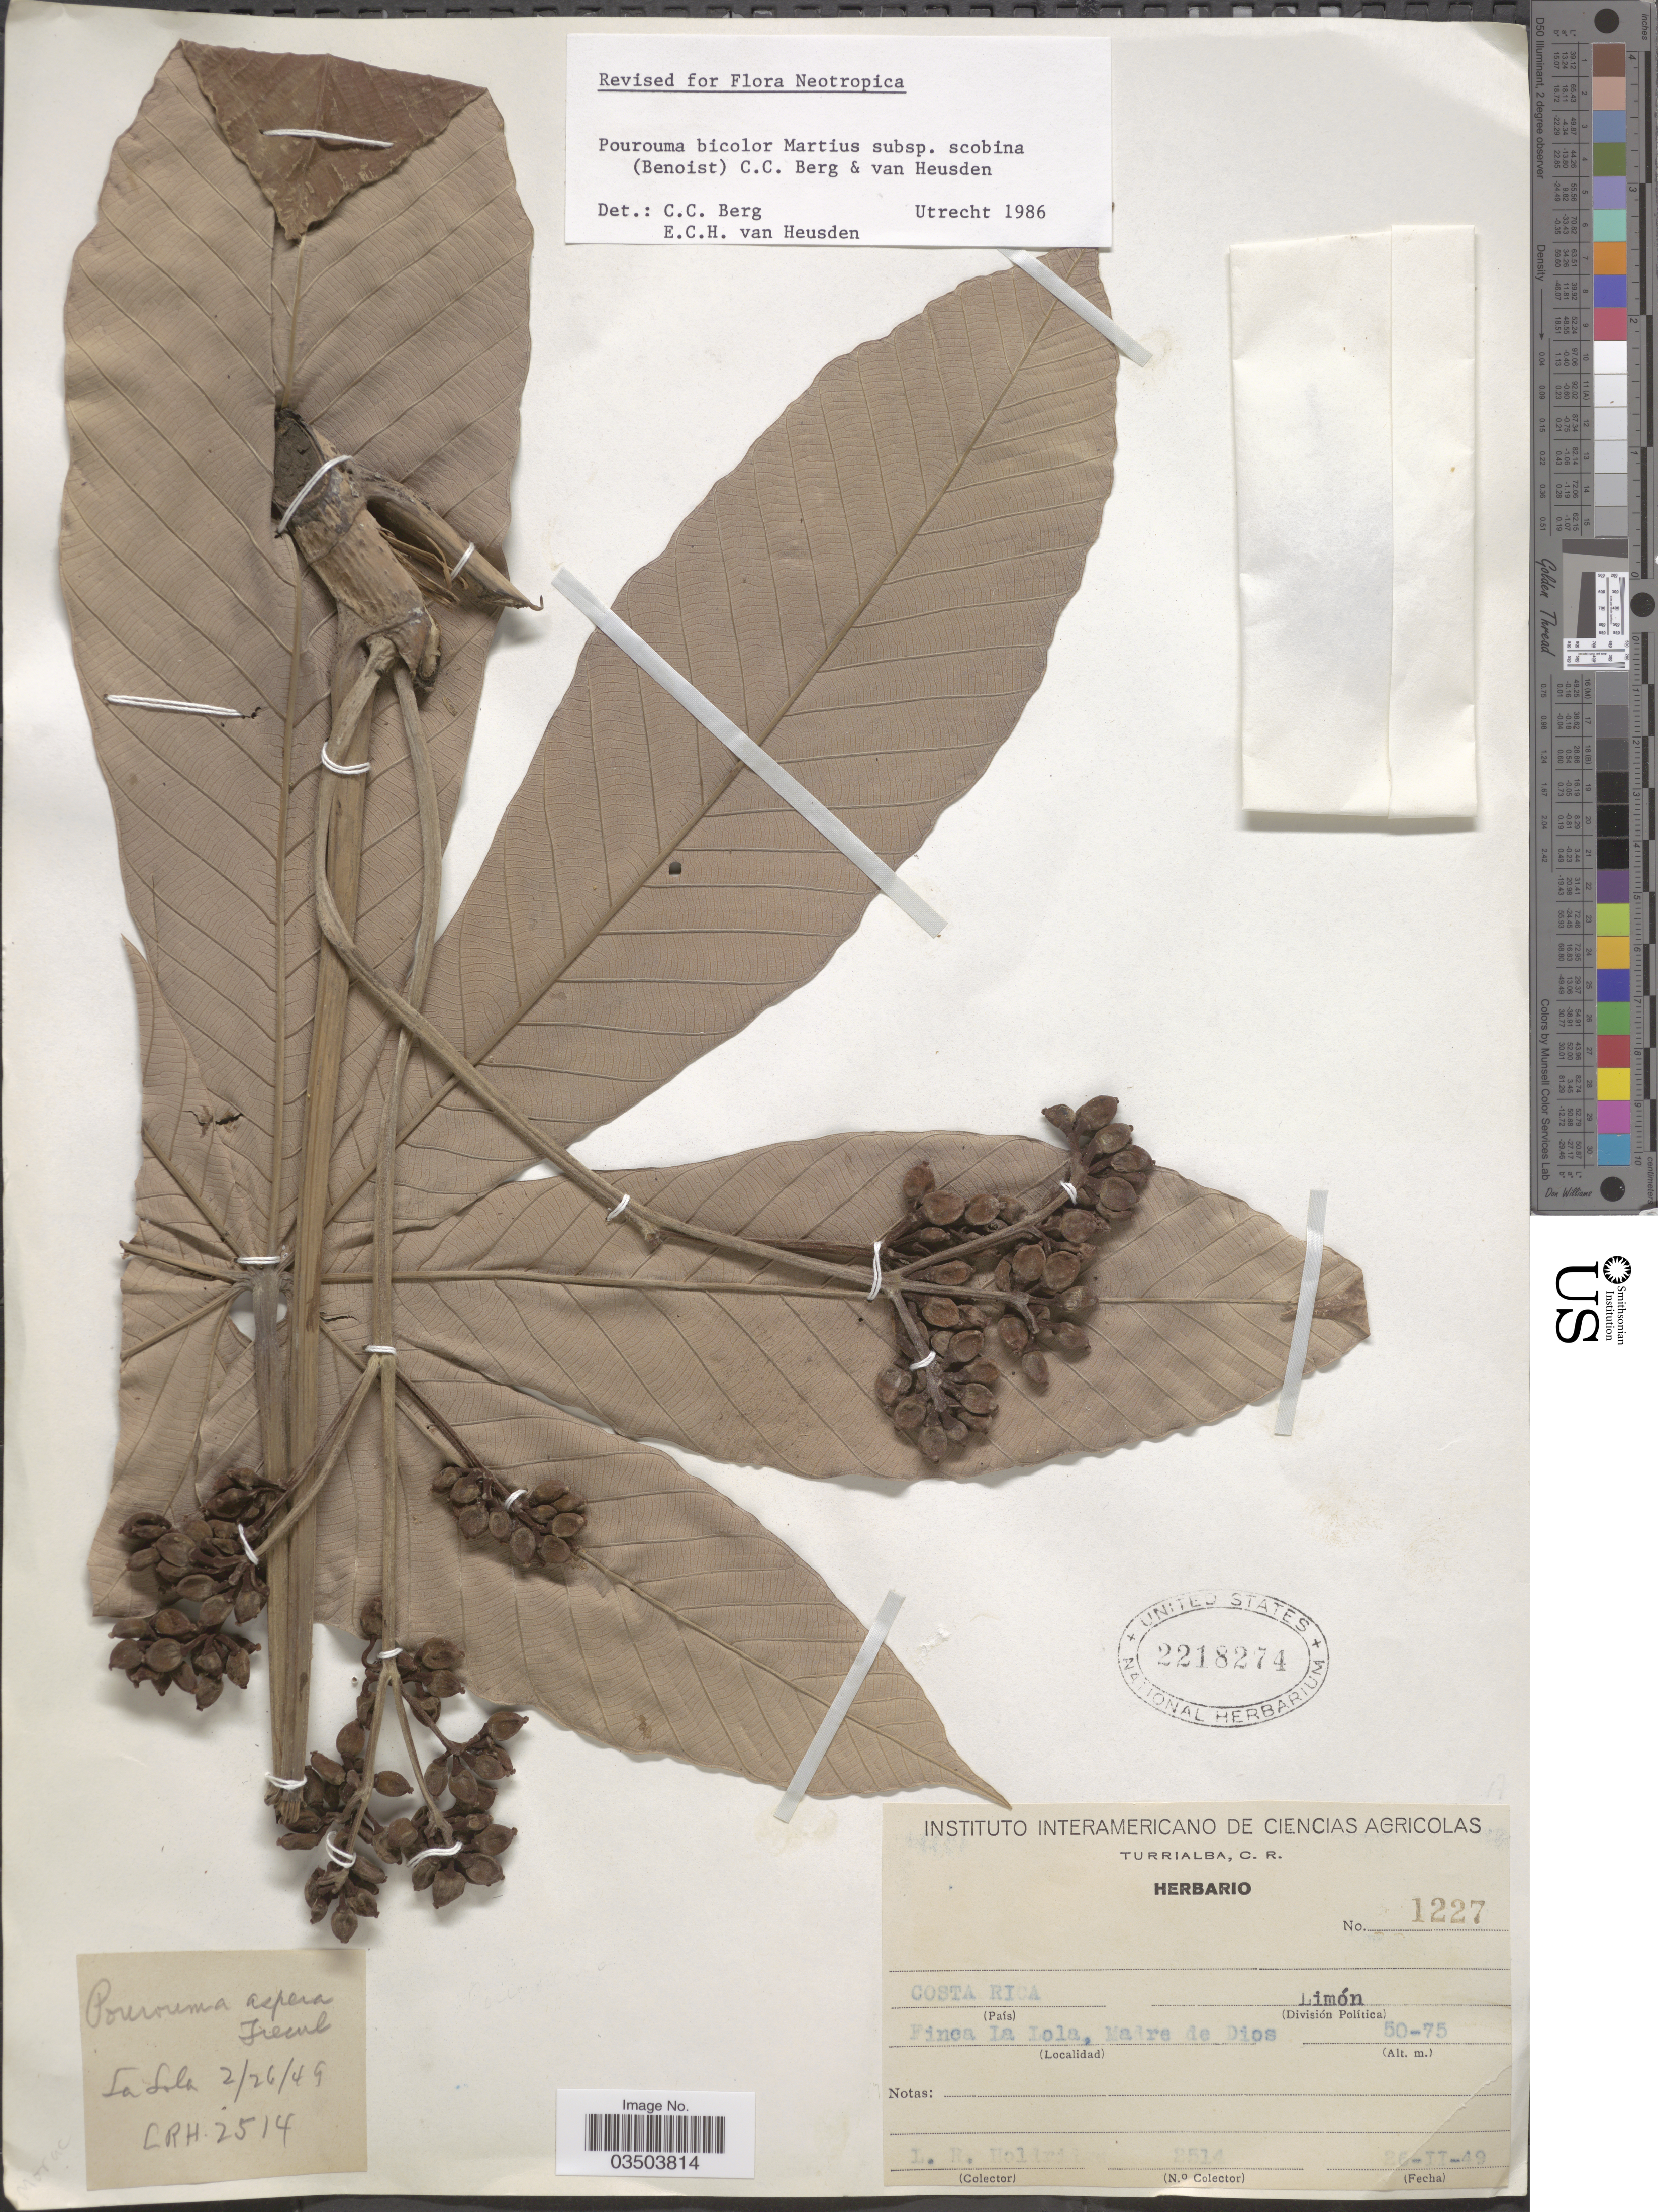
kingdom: Plantae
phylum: Tracheophyta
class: Magnoliopsida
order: Rosales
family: Urticaceae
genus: Pourouma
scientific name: Pourouma bicolor subsp. scobina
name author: (Benoist) C.C. Berg & Heusden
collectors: L. Holdridge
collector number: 2514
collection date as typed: Transcribed d/m/y: 26/2/49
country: Costa Rica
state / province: Limón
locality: Finca La Lola, Madre de Dios.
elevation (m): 50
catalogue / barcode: US 2218274